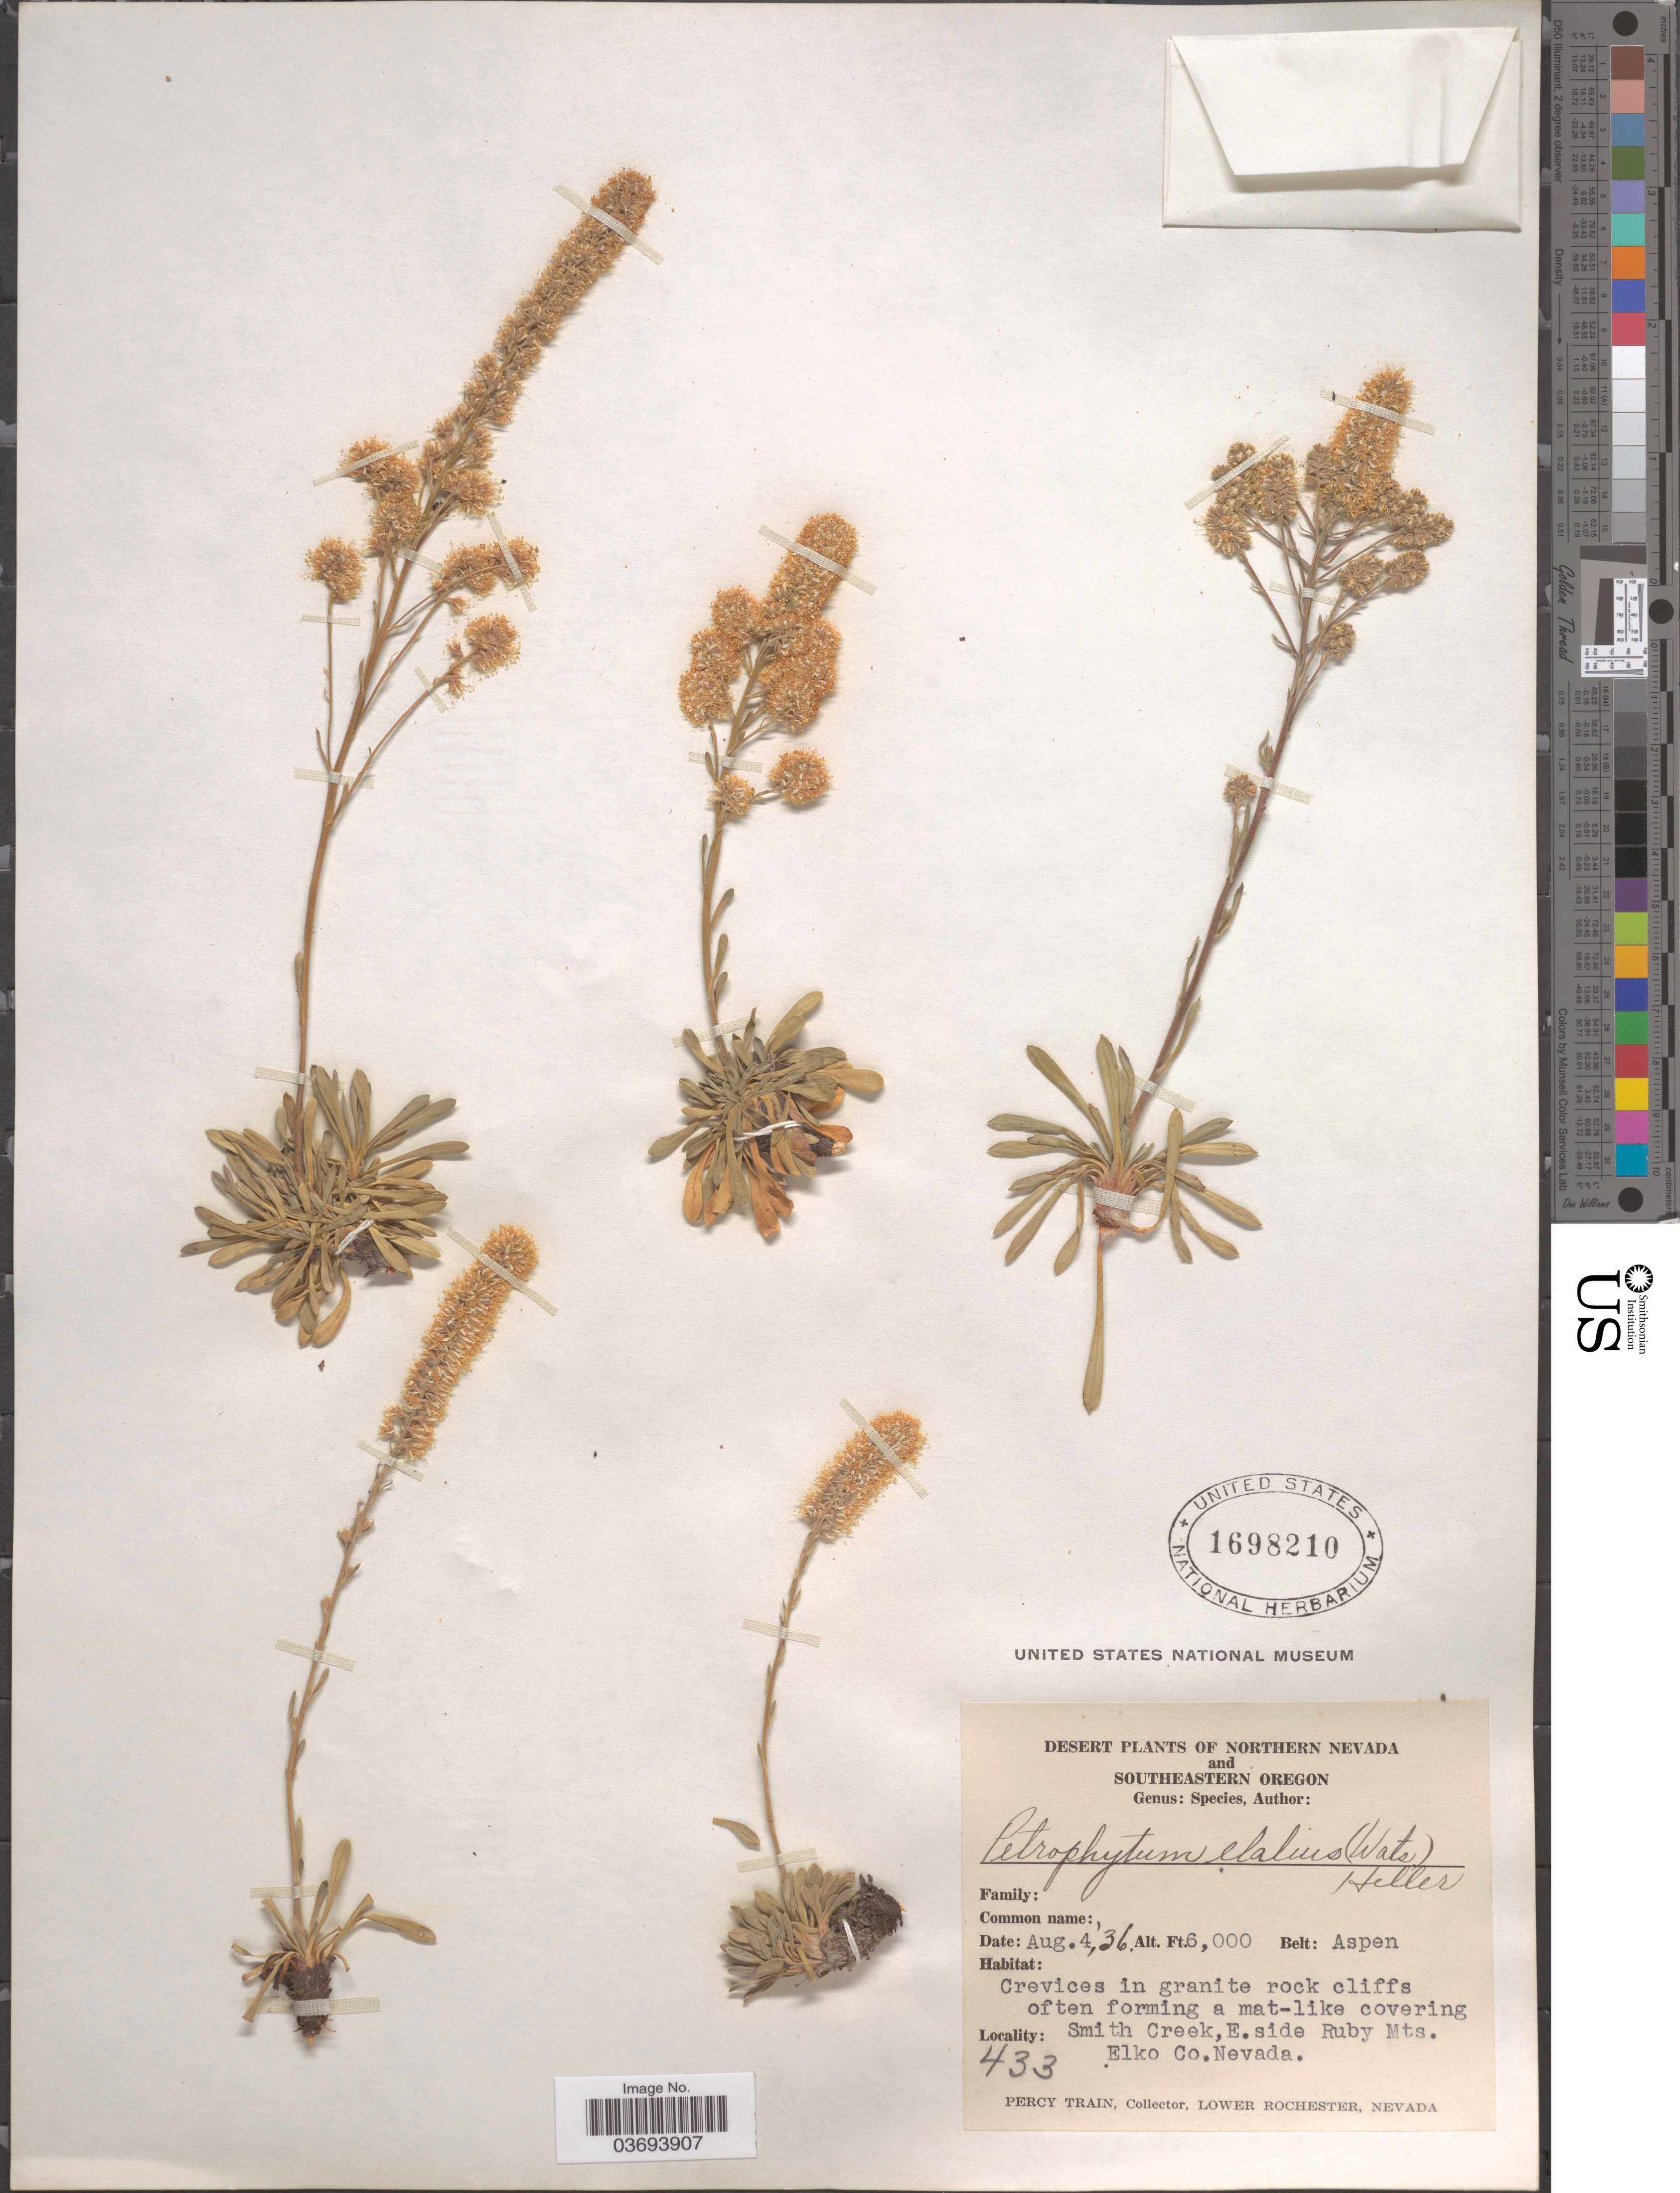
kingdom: Plantae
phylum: Tracheophyta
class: Magnoliopsida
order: Rosales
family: Rosaceae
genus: Petrophytum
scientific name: Petrophytum elatius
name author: (S. Watson) A. Heller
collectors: P. Train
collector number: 433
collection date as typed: Transcribed d/m/y: 4/8/36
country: United States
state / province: Nevada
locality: Northern Nevada. Smith Creek, E.side Ruby Mts. Elko Co.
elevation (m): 1829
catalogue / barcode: US 1698210